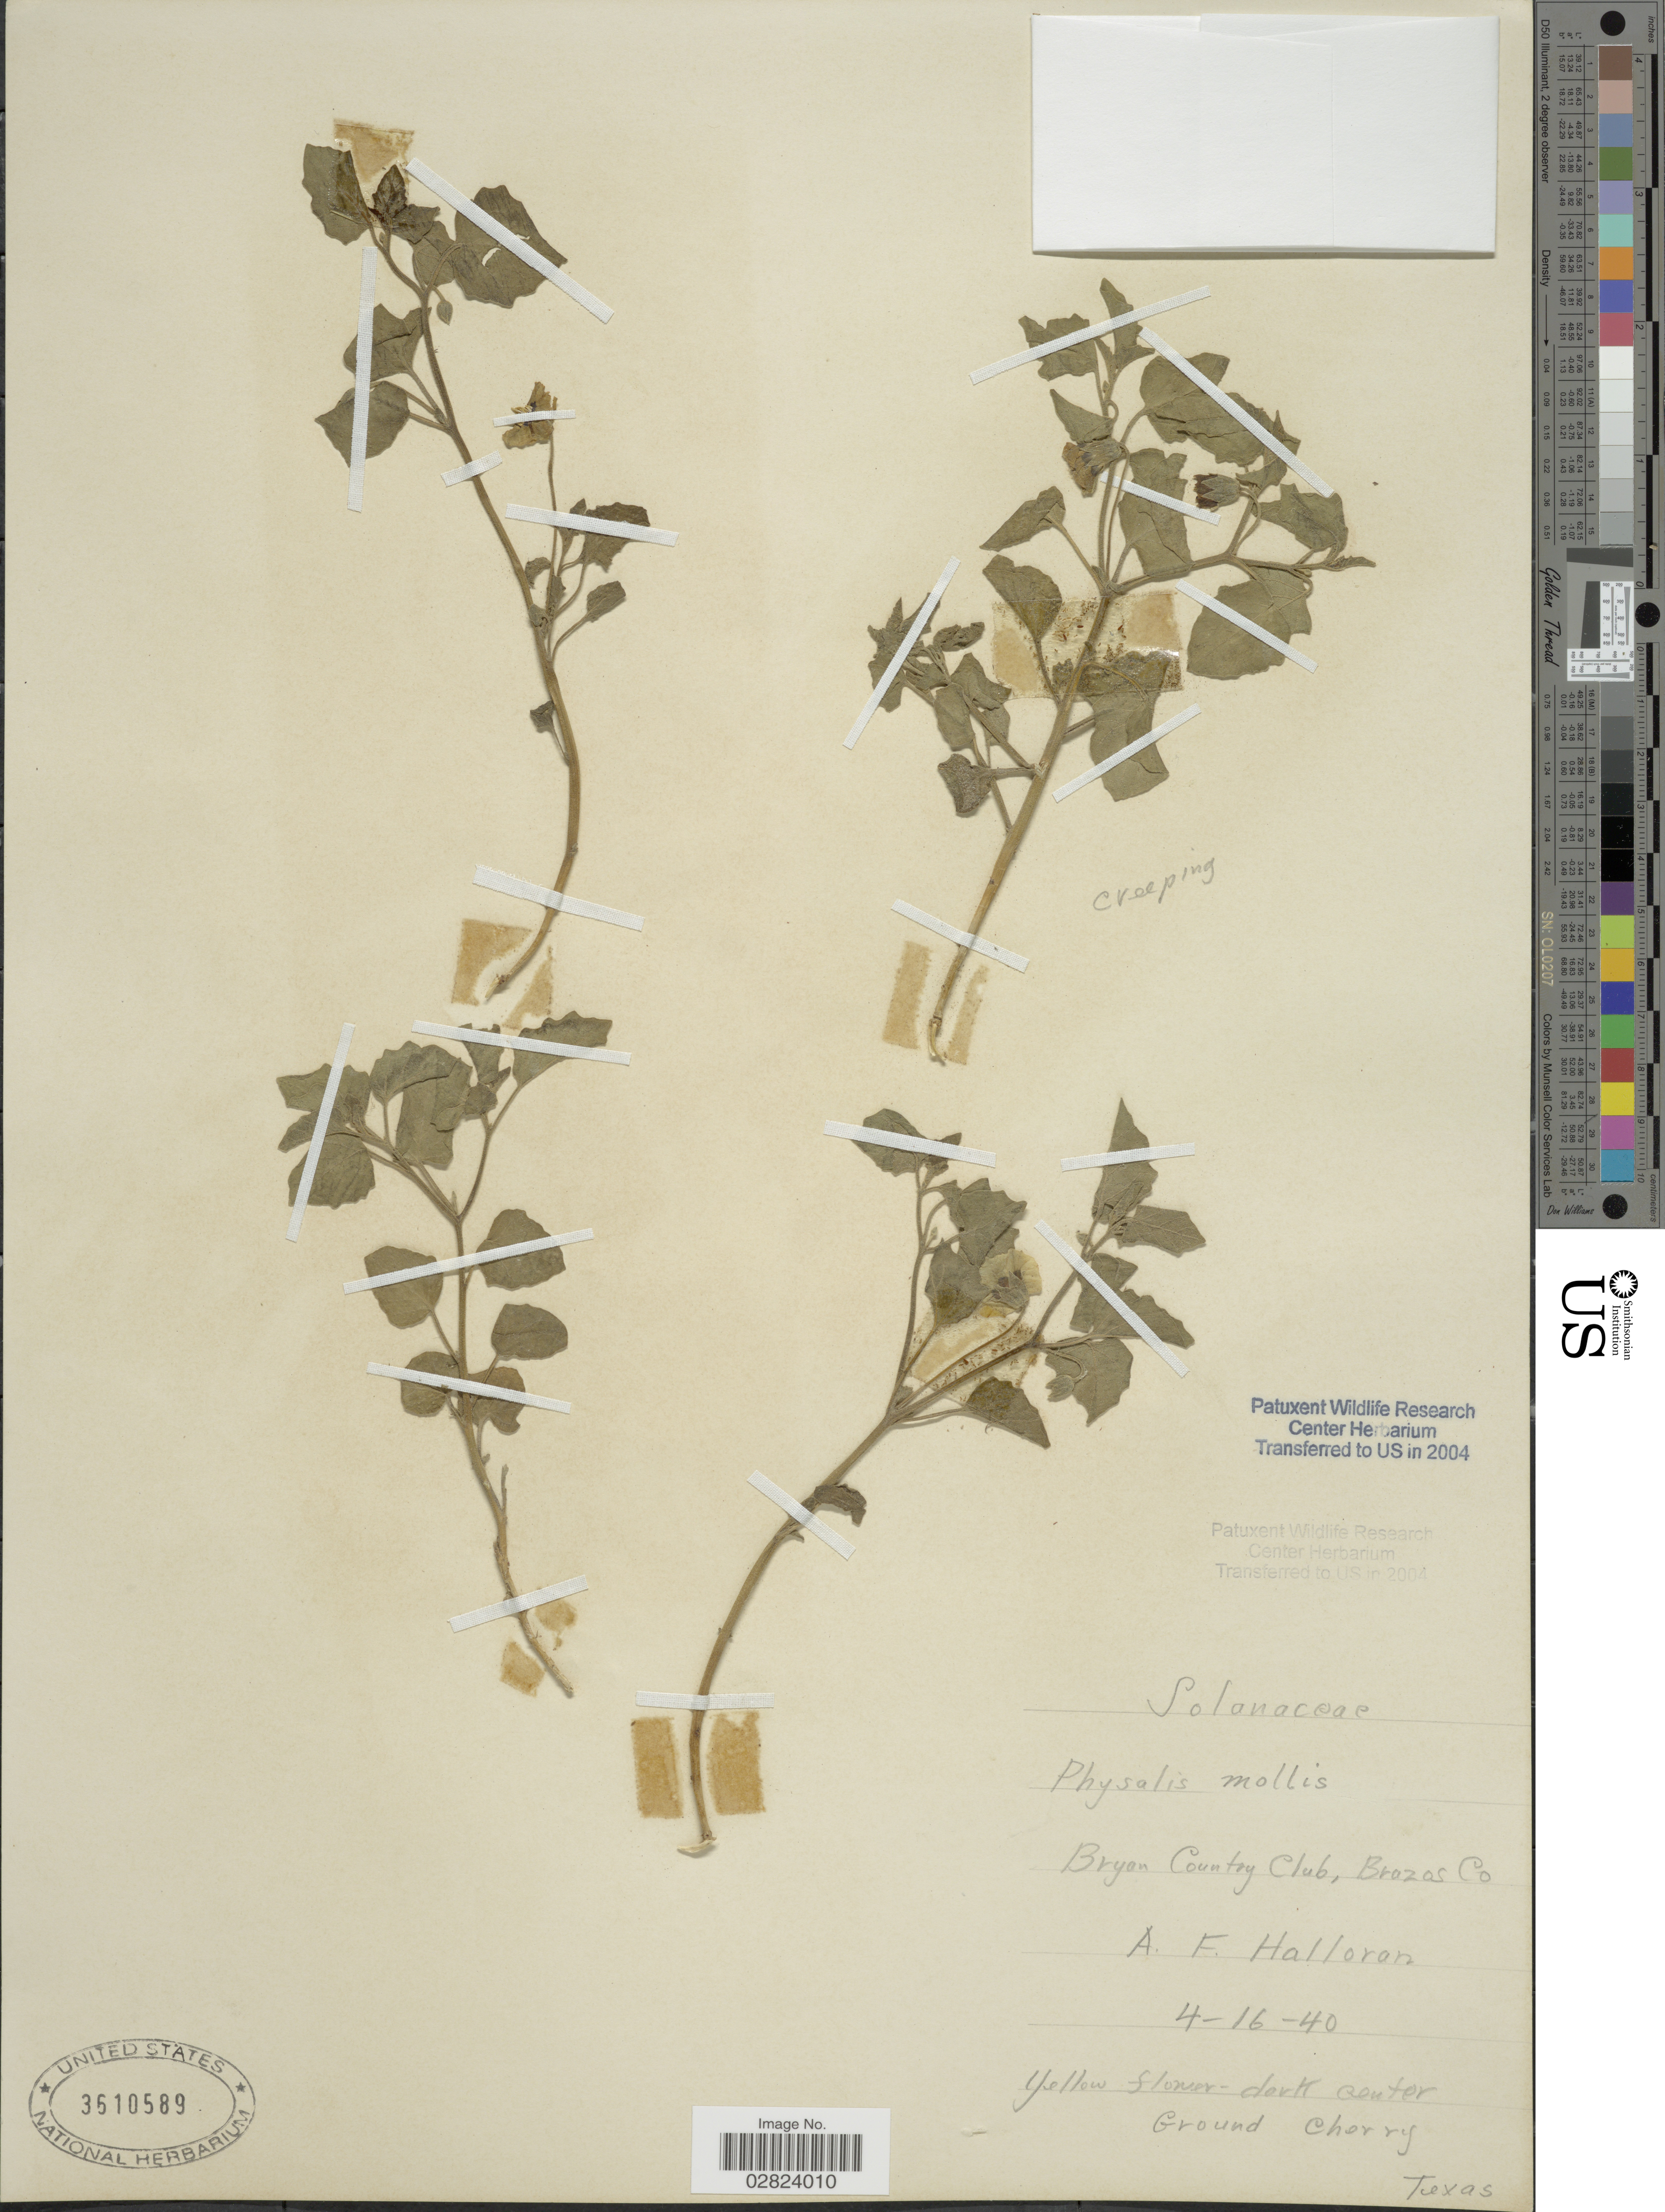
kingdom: Plantae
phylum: Tracheophyta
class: Magnoliopsida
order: Solanales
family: Solanaceae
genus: Physalis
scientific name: Physalis mollis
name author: Nutt.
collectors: A. Halloran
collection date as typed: Transcribed d/m/y: 16/4/40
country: United States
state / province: Texas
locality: Bryan Country Club, Brazos Co.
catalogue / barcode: US 3610589